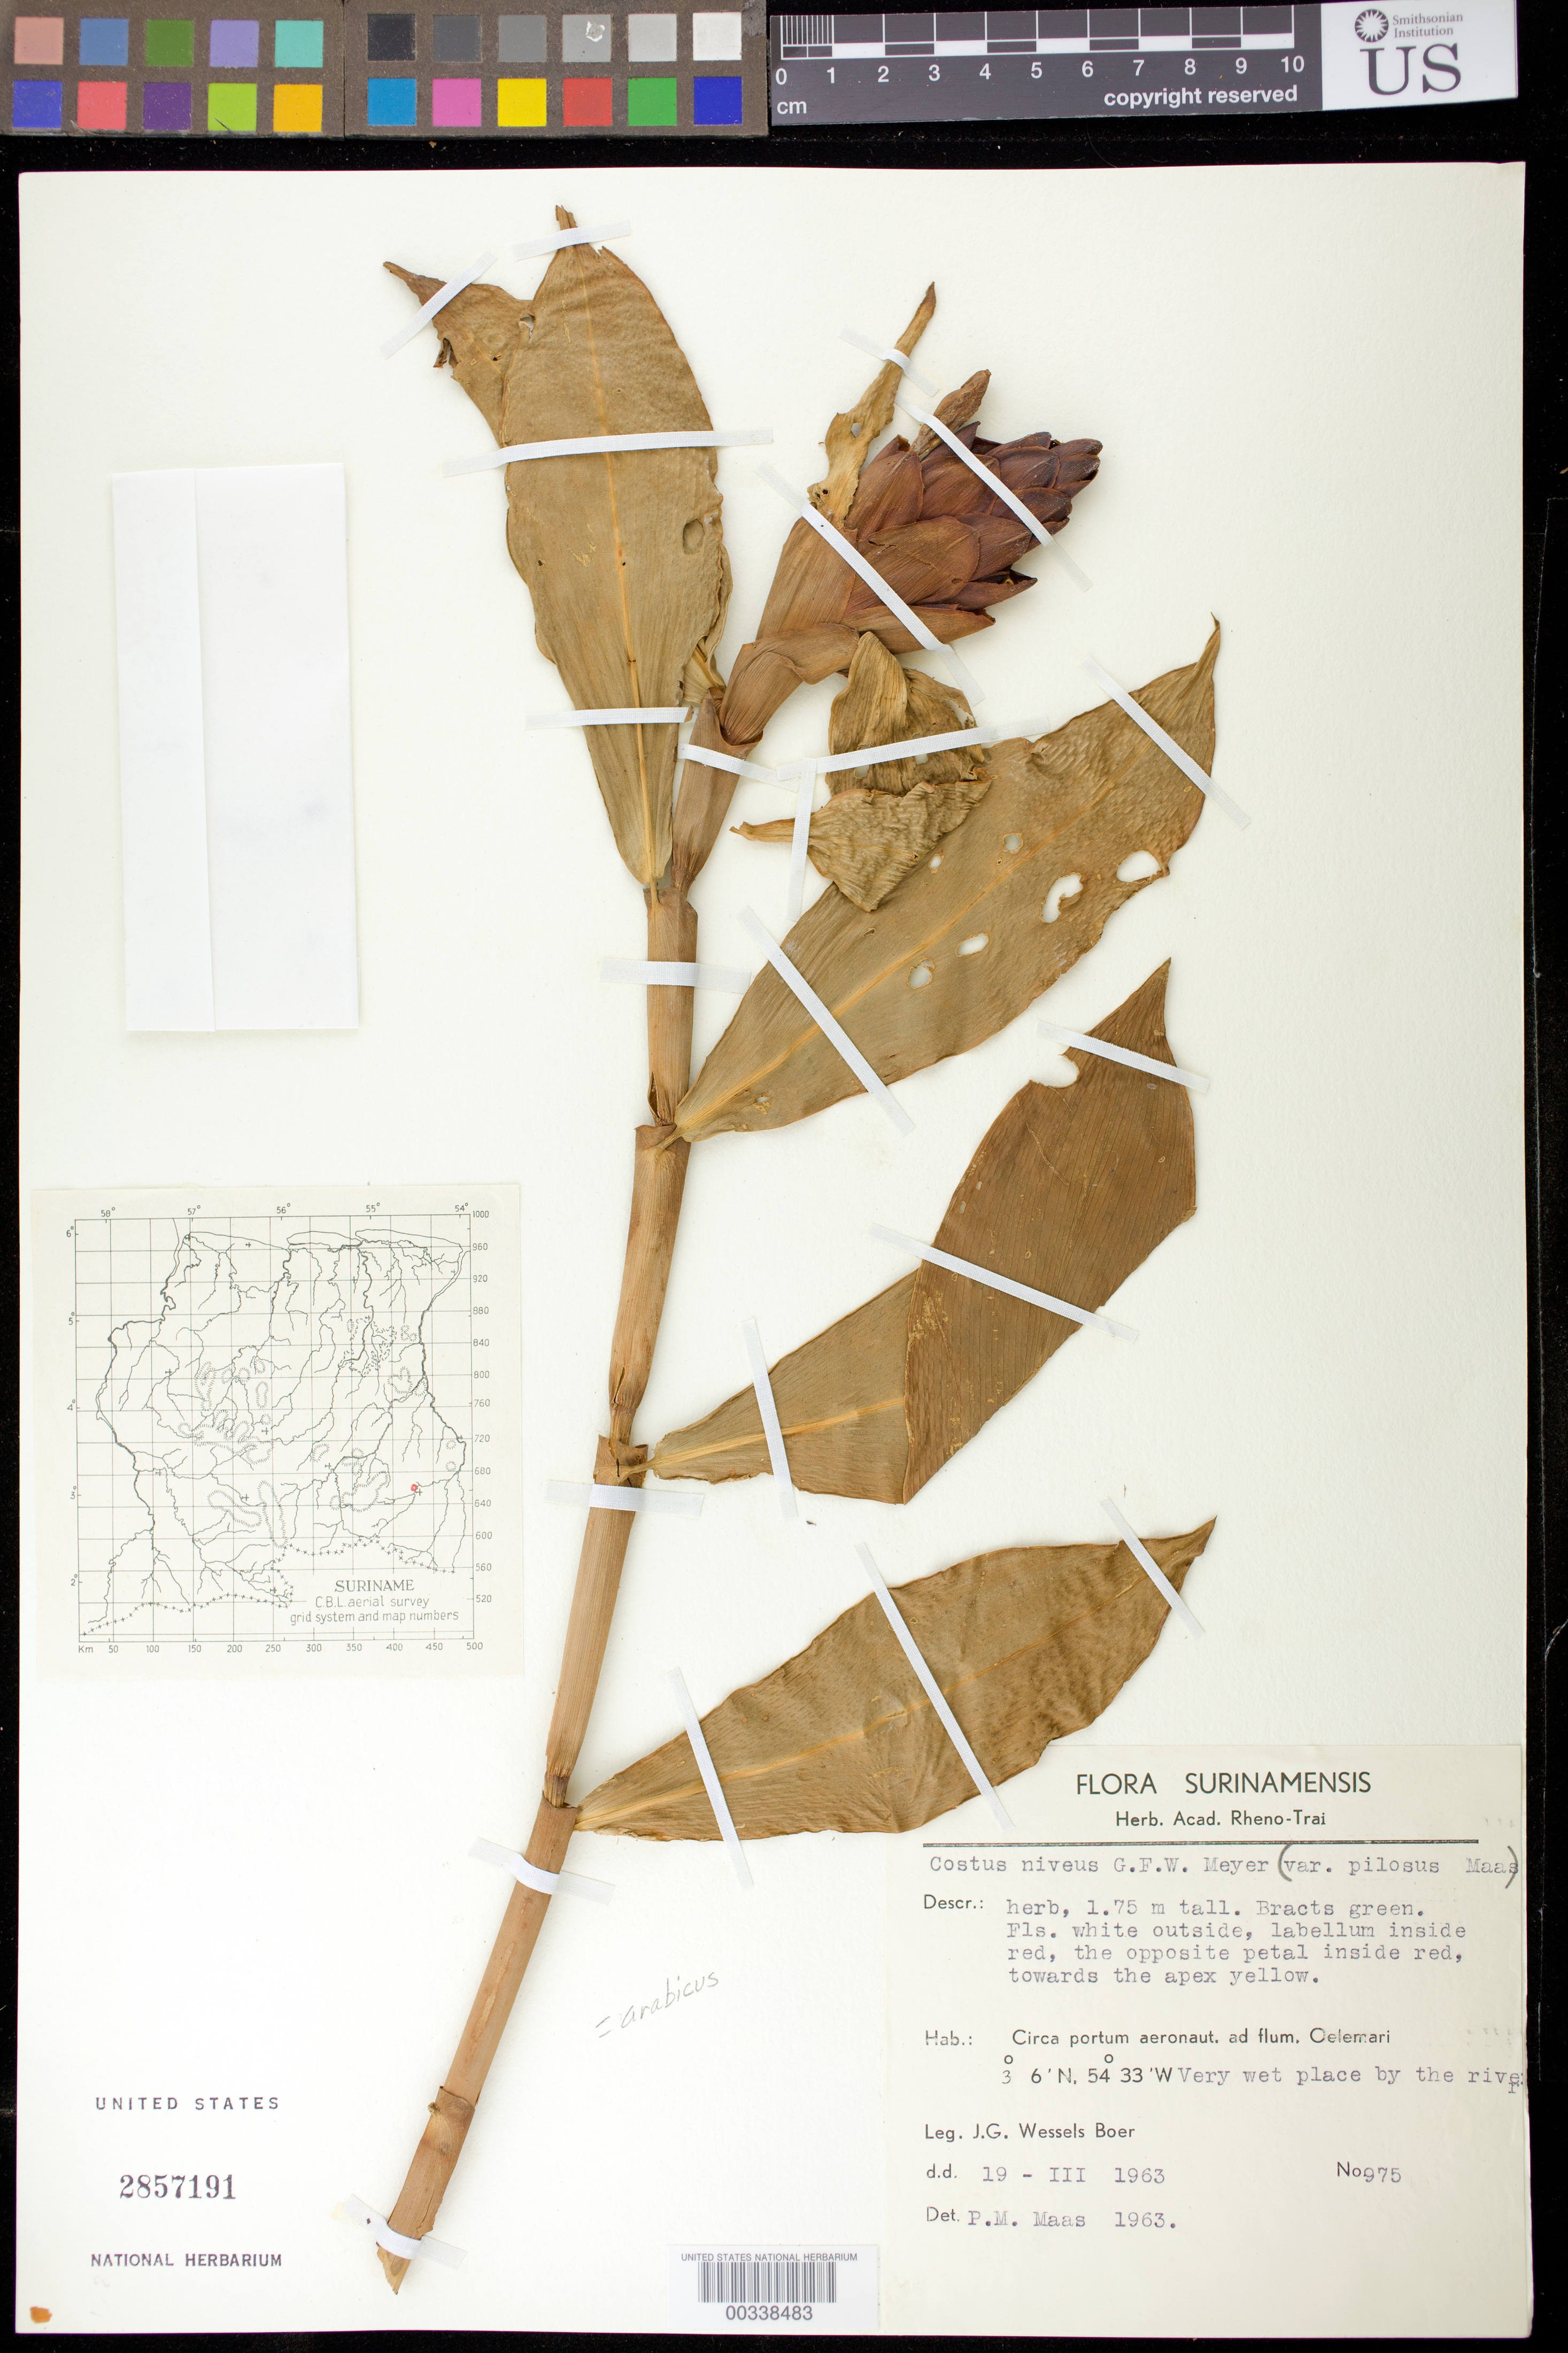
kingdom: Plantae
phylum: Tracheophyta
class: Liliopsida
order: Zingiberales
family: Costaceae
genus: Costus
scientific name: Costus arabicus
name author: L.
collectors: J. G. Wessels Boer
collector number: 975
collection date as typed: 19 Mar 1963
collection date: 1963-03-19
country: Suriname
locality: Circa portum aeronaut. ad flum. oelemari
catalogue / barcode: US 2857191